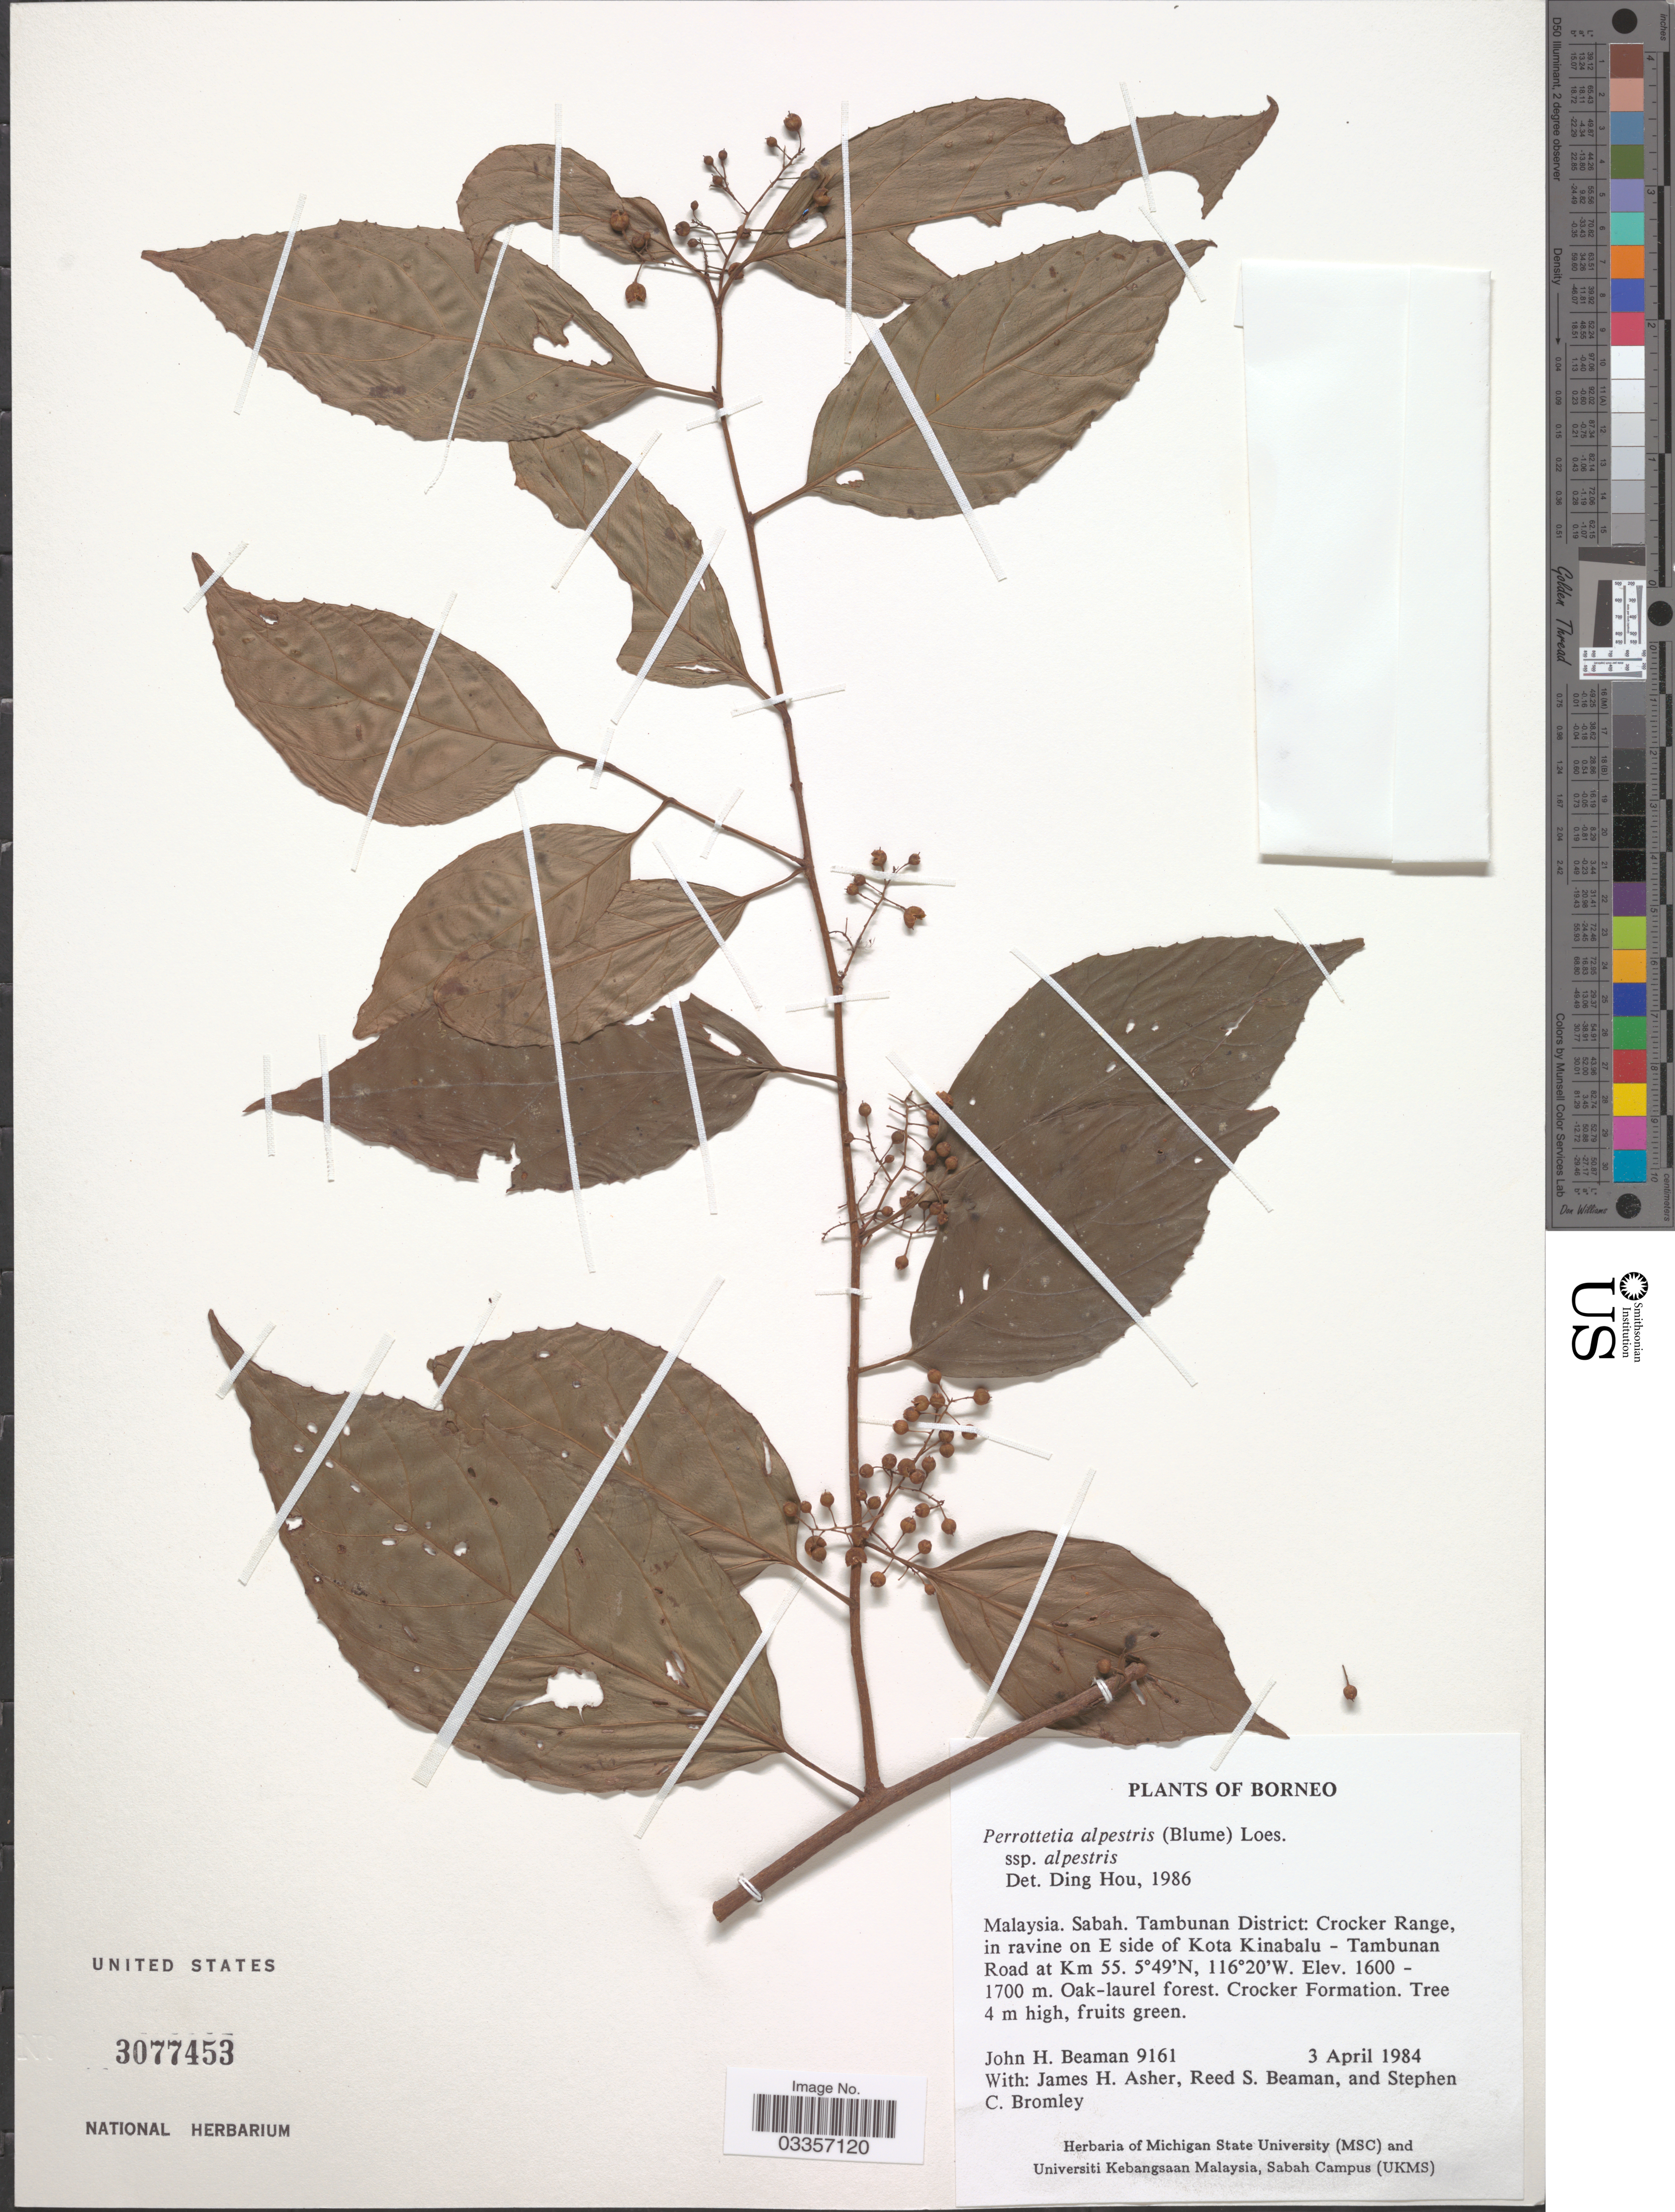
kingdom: Plantae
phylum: Tracheophyta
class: Magnoliopsida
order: Huerteales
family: Dipentodontaceae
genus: Perrottetia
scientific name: Perrottetia alpestris subsp. alpestris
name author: (Blume) Loes.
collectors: J. H. Beaman, J. Asher, R. S. Beaman & S. Bromley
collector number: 9161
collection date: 1984-04-03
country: Malaysia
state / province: Sabah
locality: Tambunan District: Crocker Range, in ravine on E side of Kota Kinabalu - Tambunan Road at Km 55.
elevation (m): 1600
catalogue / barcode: US 3077453